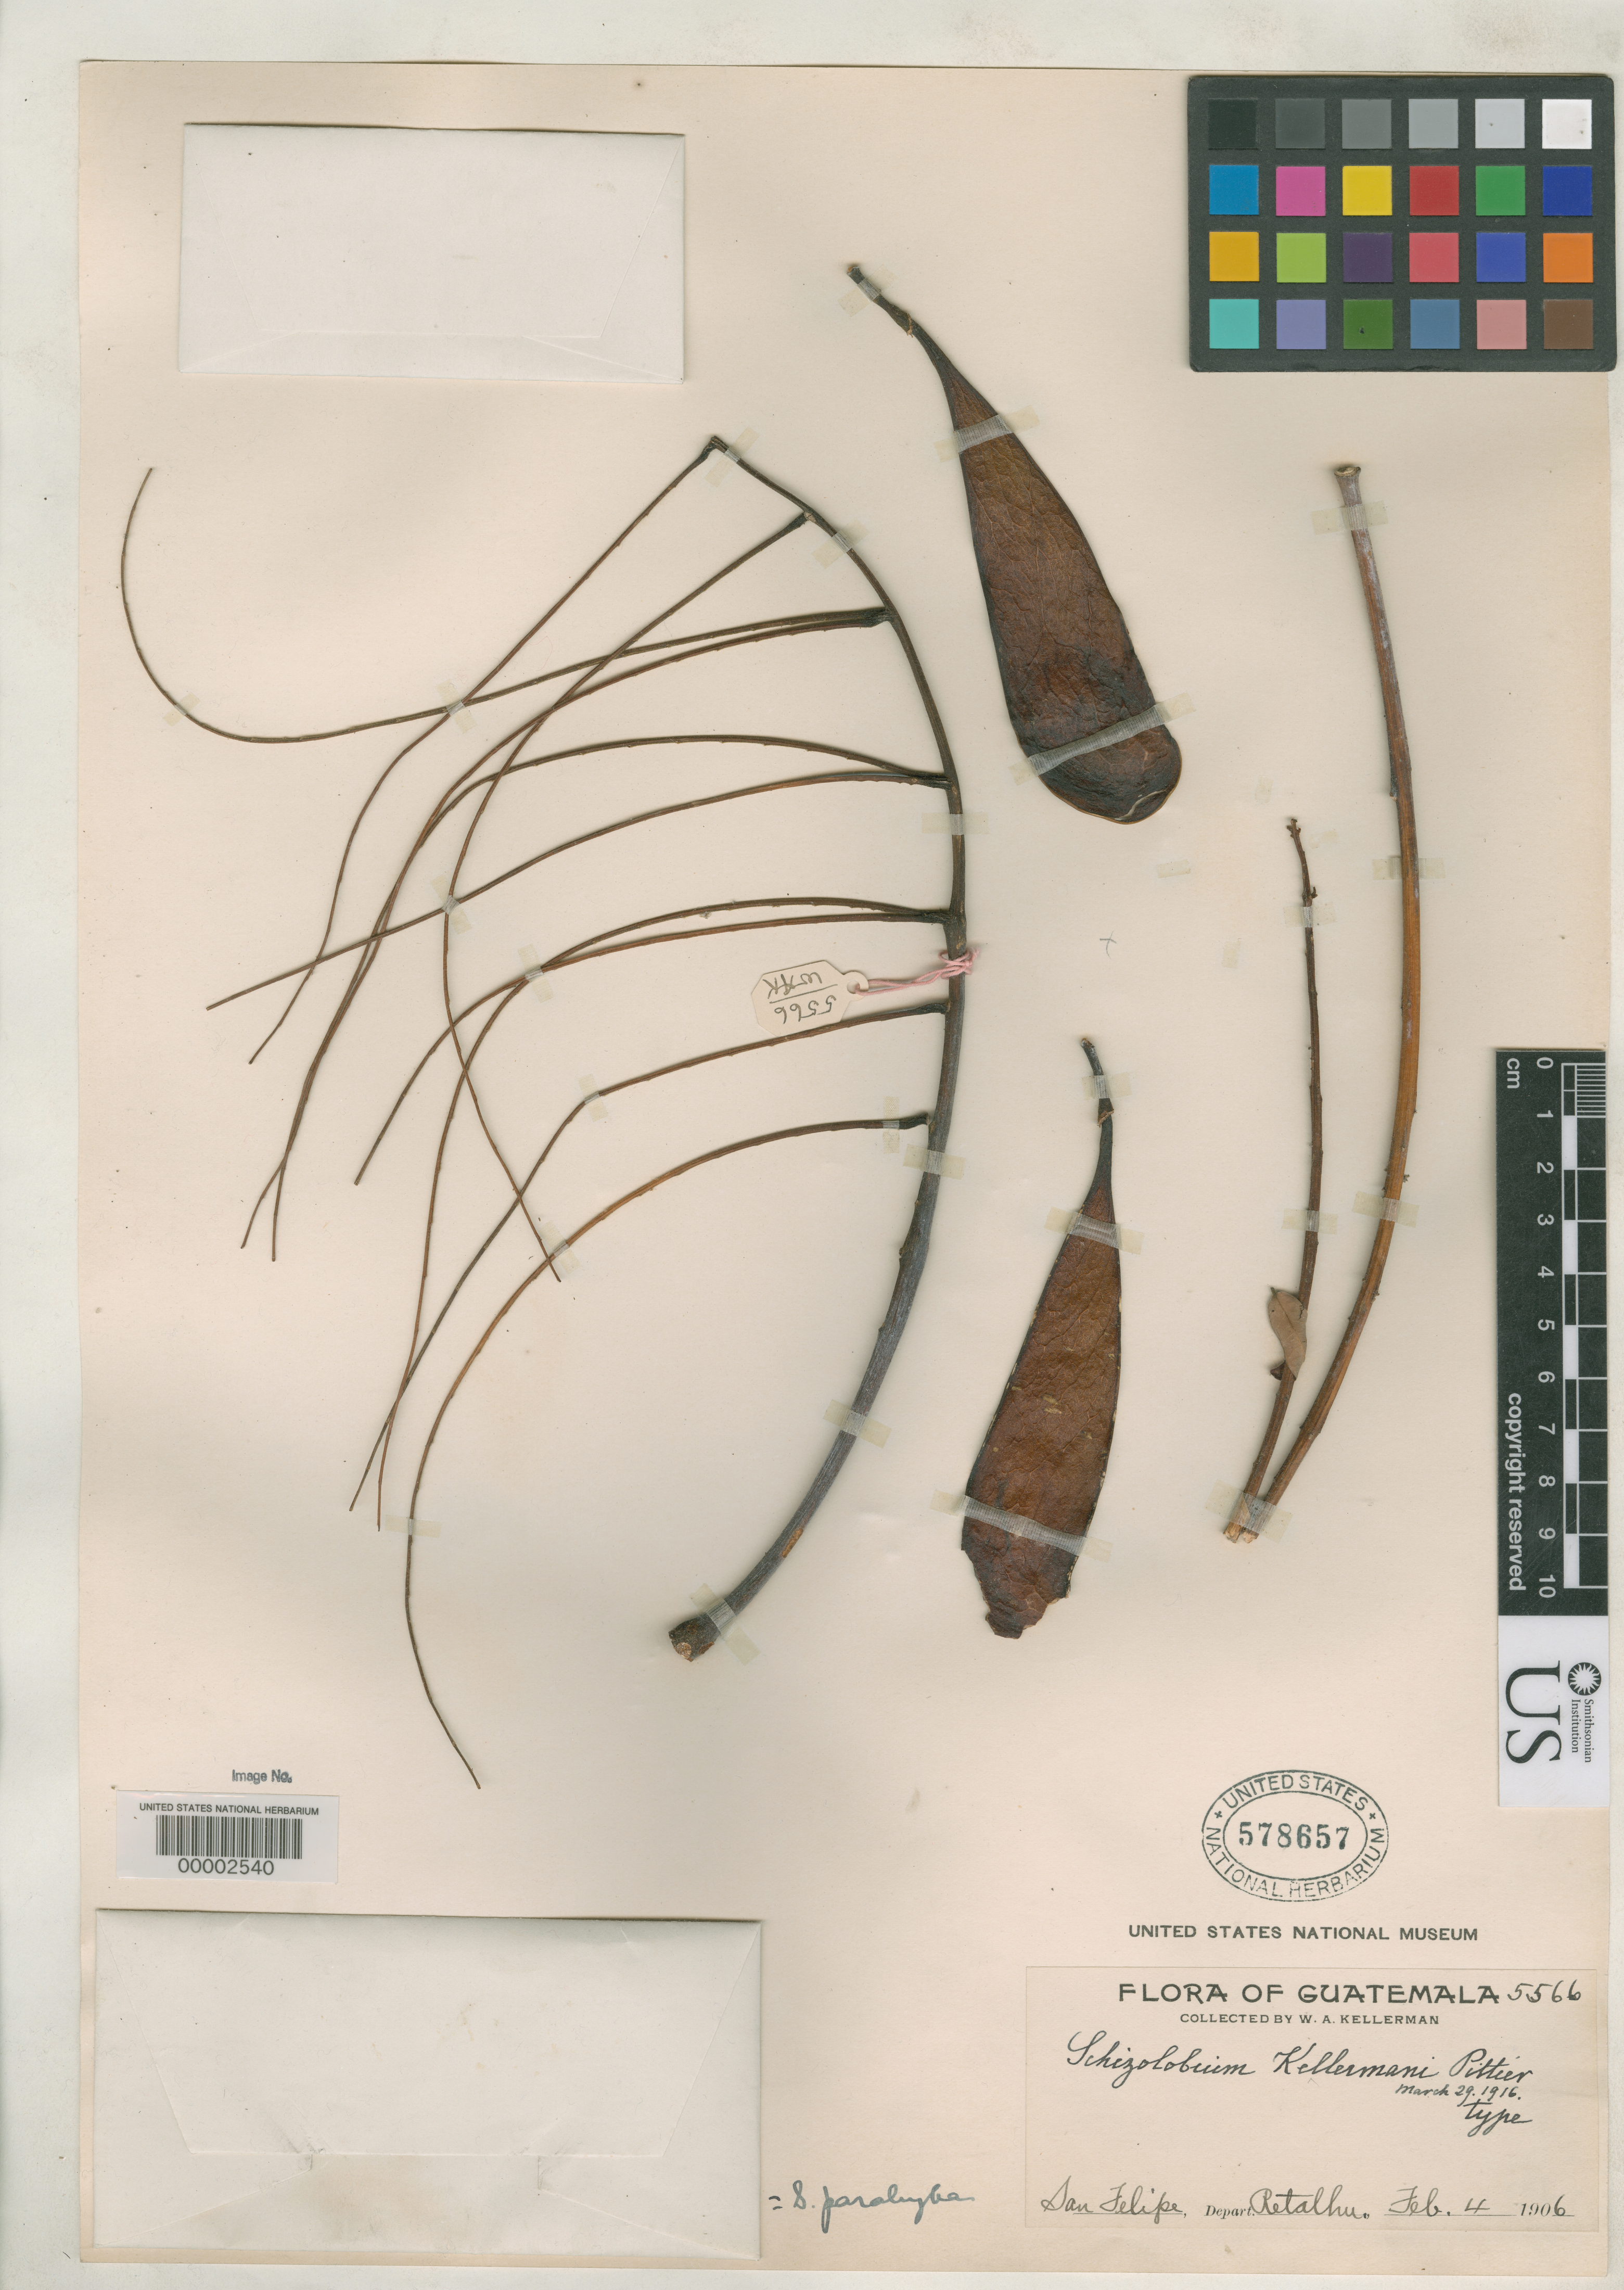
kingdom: Plantae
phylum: Tracheophyta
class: Magnoliopsida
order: Fabales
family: Fabaceae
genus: Schizolobium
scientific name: Schizolobium kellermanii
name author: Pittier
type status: Holotype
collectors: W. A. Kellerman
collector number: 5566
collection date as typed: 04 Feb 1906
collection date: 1906-02-04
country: Guatemala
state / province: Retalhuleu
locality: San Felipe, Pacific coast.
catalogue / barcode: US 578657